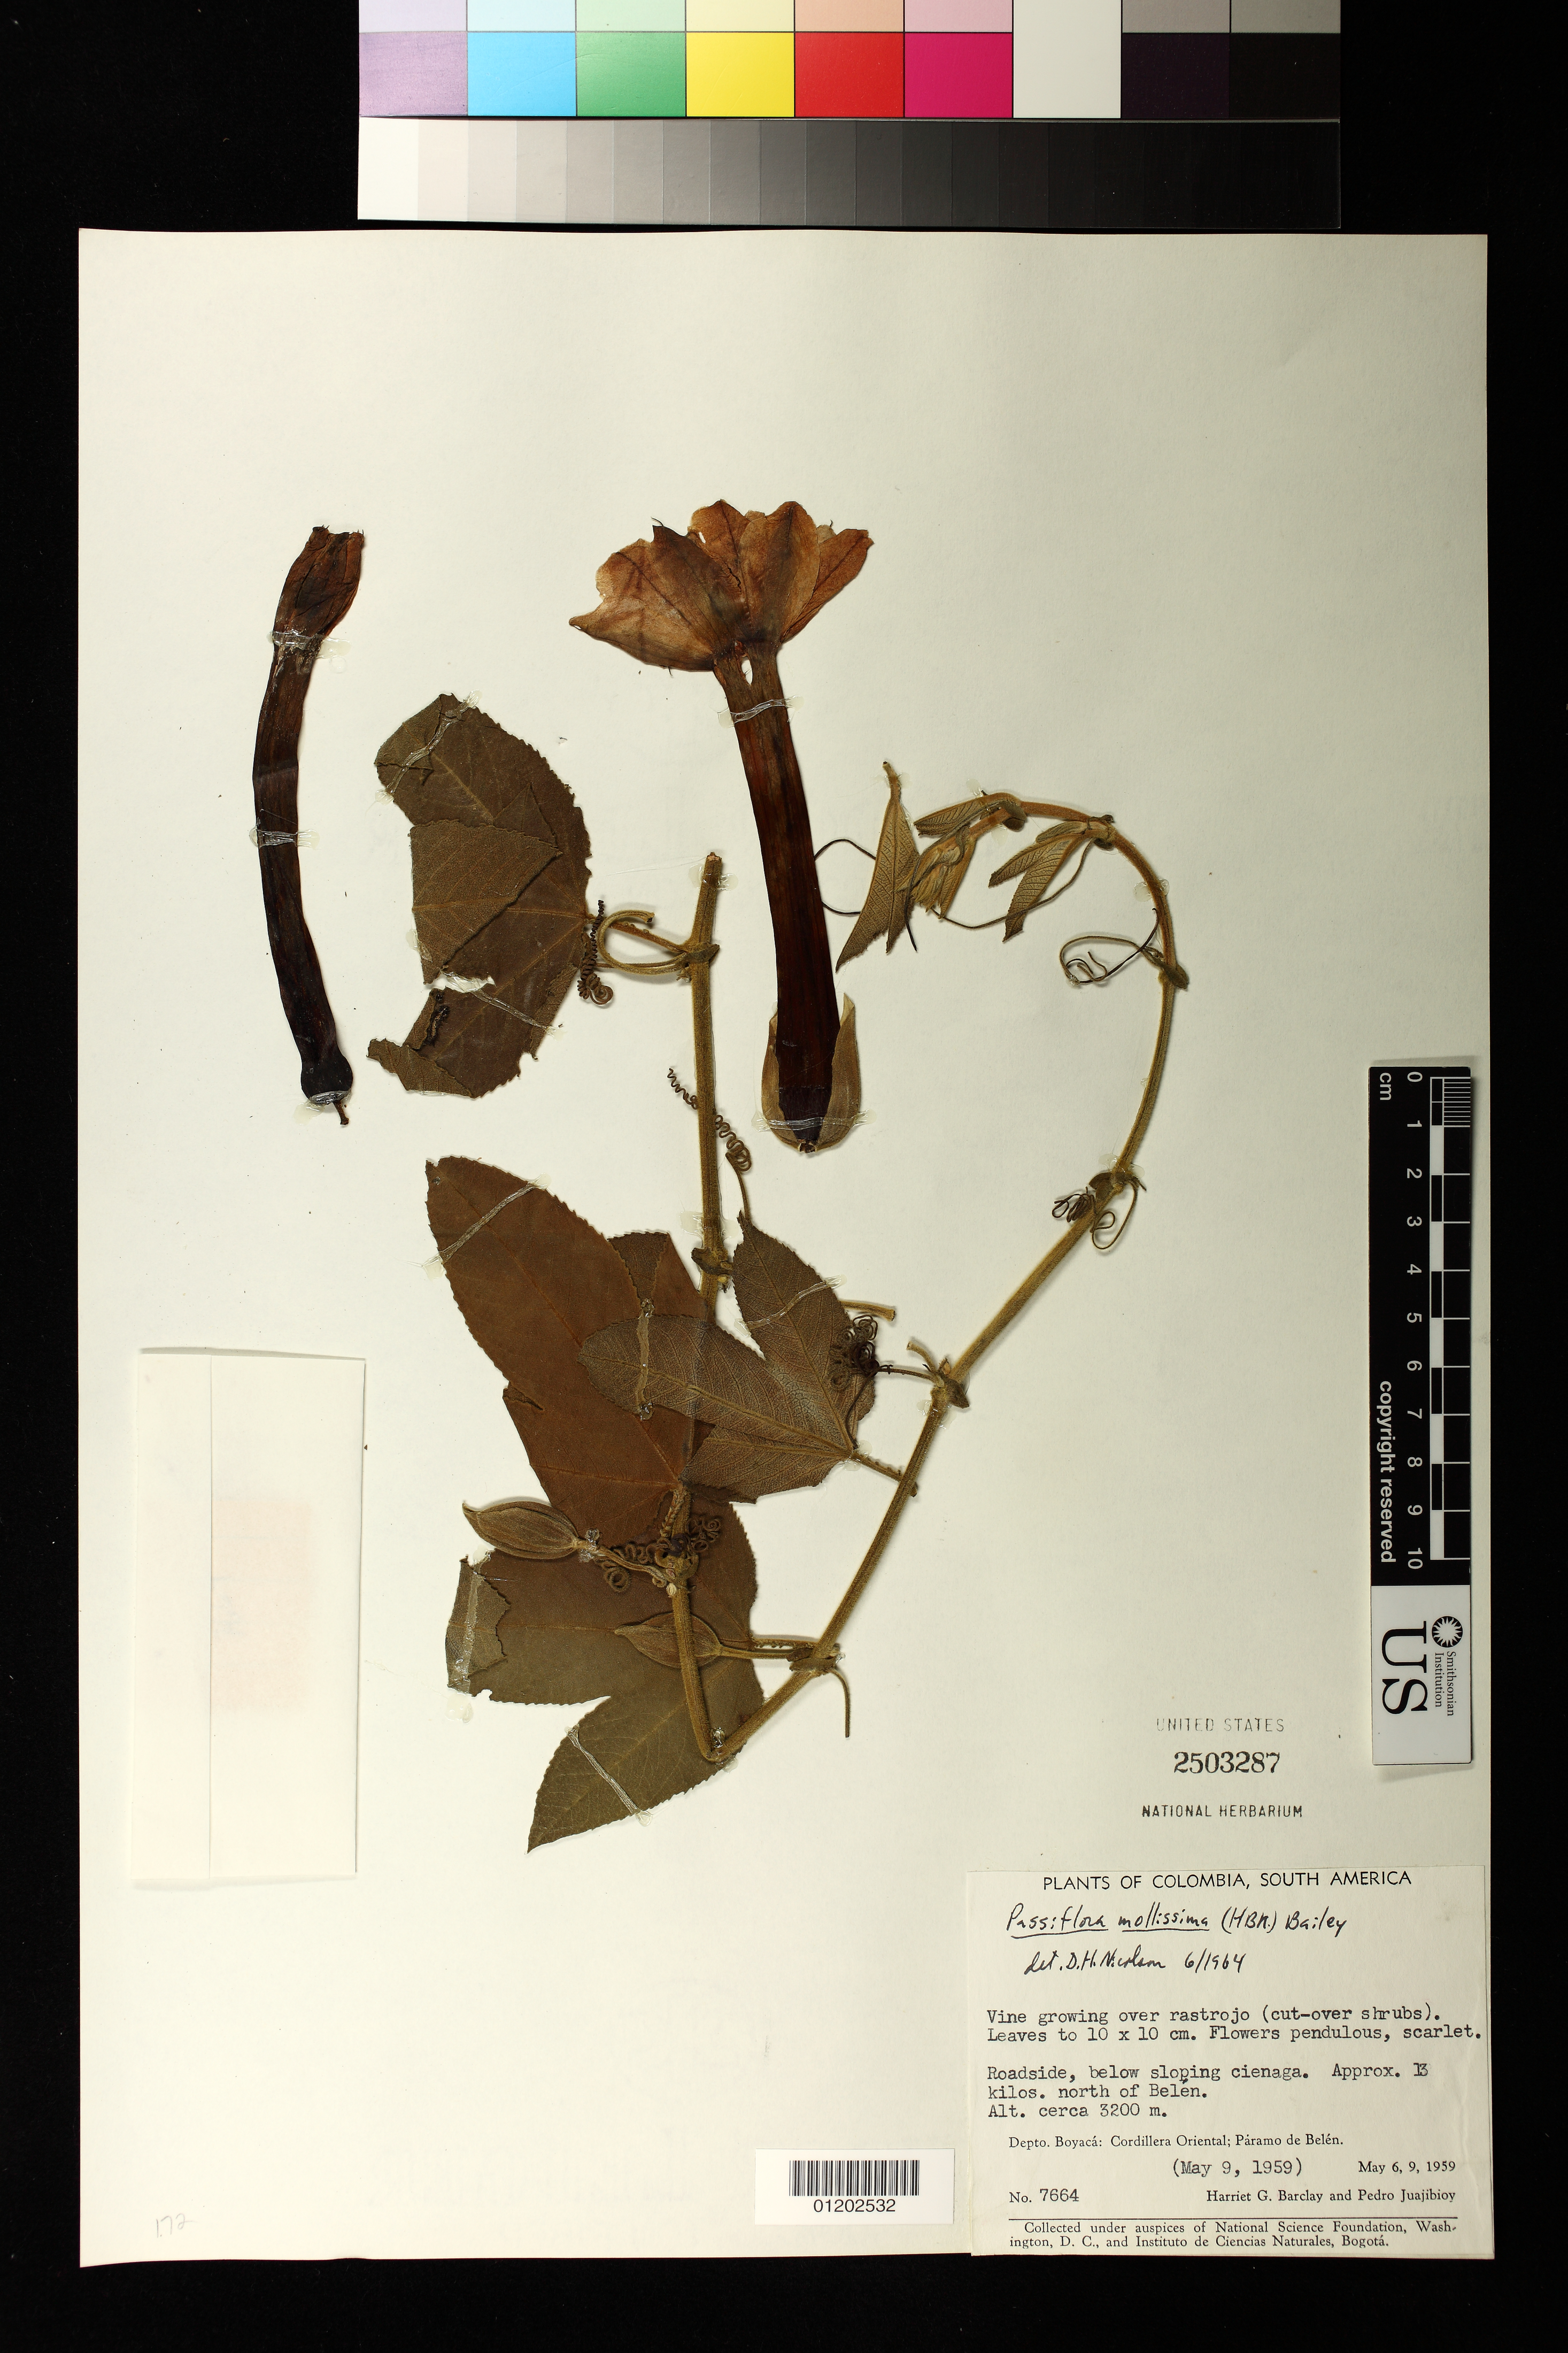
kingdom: Plantae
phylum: Tracheophyta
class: Magnoliopsida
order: Malpighiales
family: Passifloraceae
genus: Passiflora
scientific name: Passiflora mollissima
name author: (Kunth) L.H. Bailey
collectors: H. G. Barclay & P. Juajibioy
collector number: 7664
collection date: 1959-05-06/1959-05-09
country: Colombia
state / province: Boyacá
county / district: Cordillera Oriental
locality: Paramo de Belen. Approx. 13 kilos. north of Belen.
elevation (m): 3200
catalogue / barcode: US 2503287